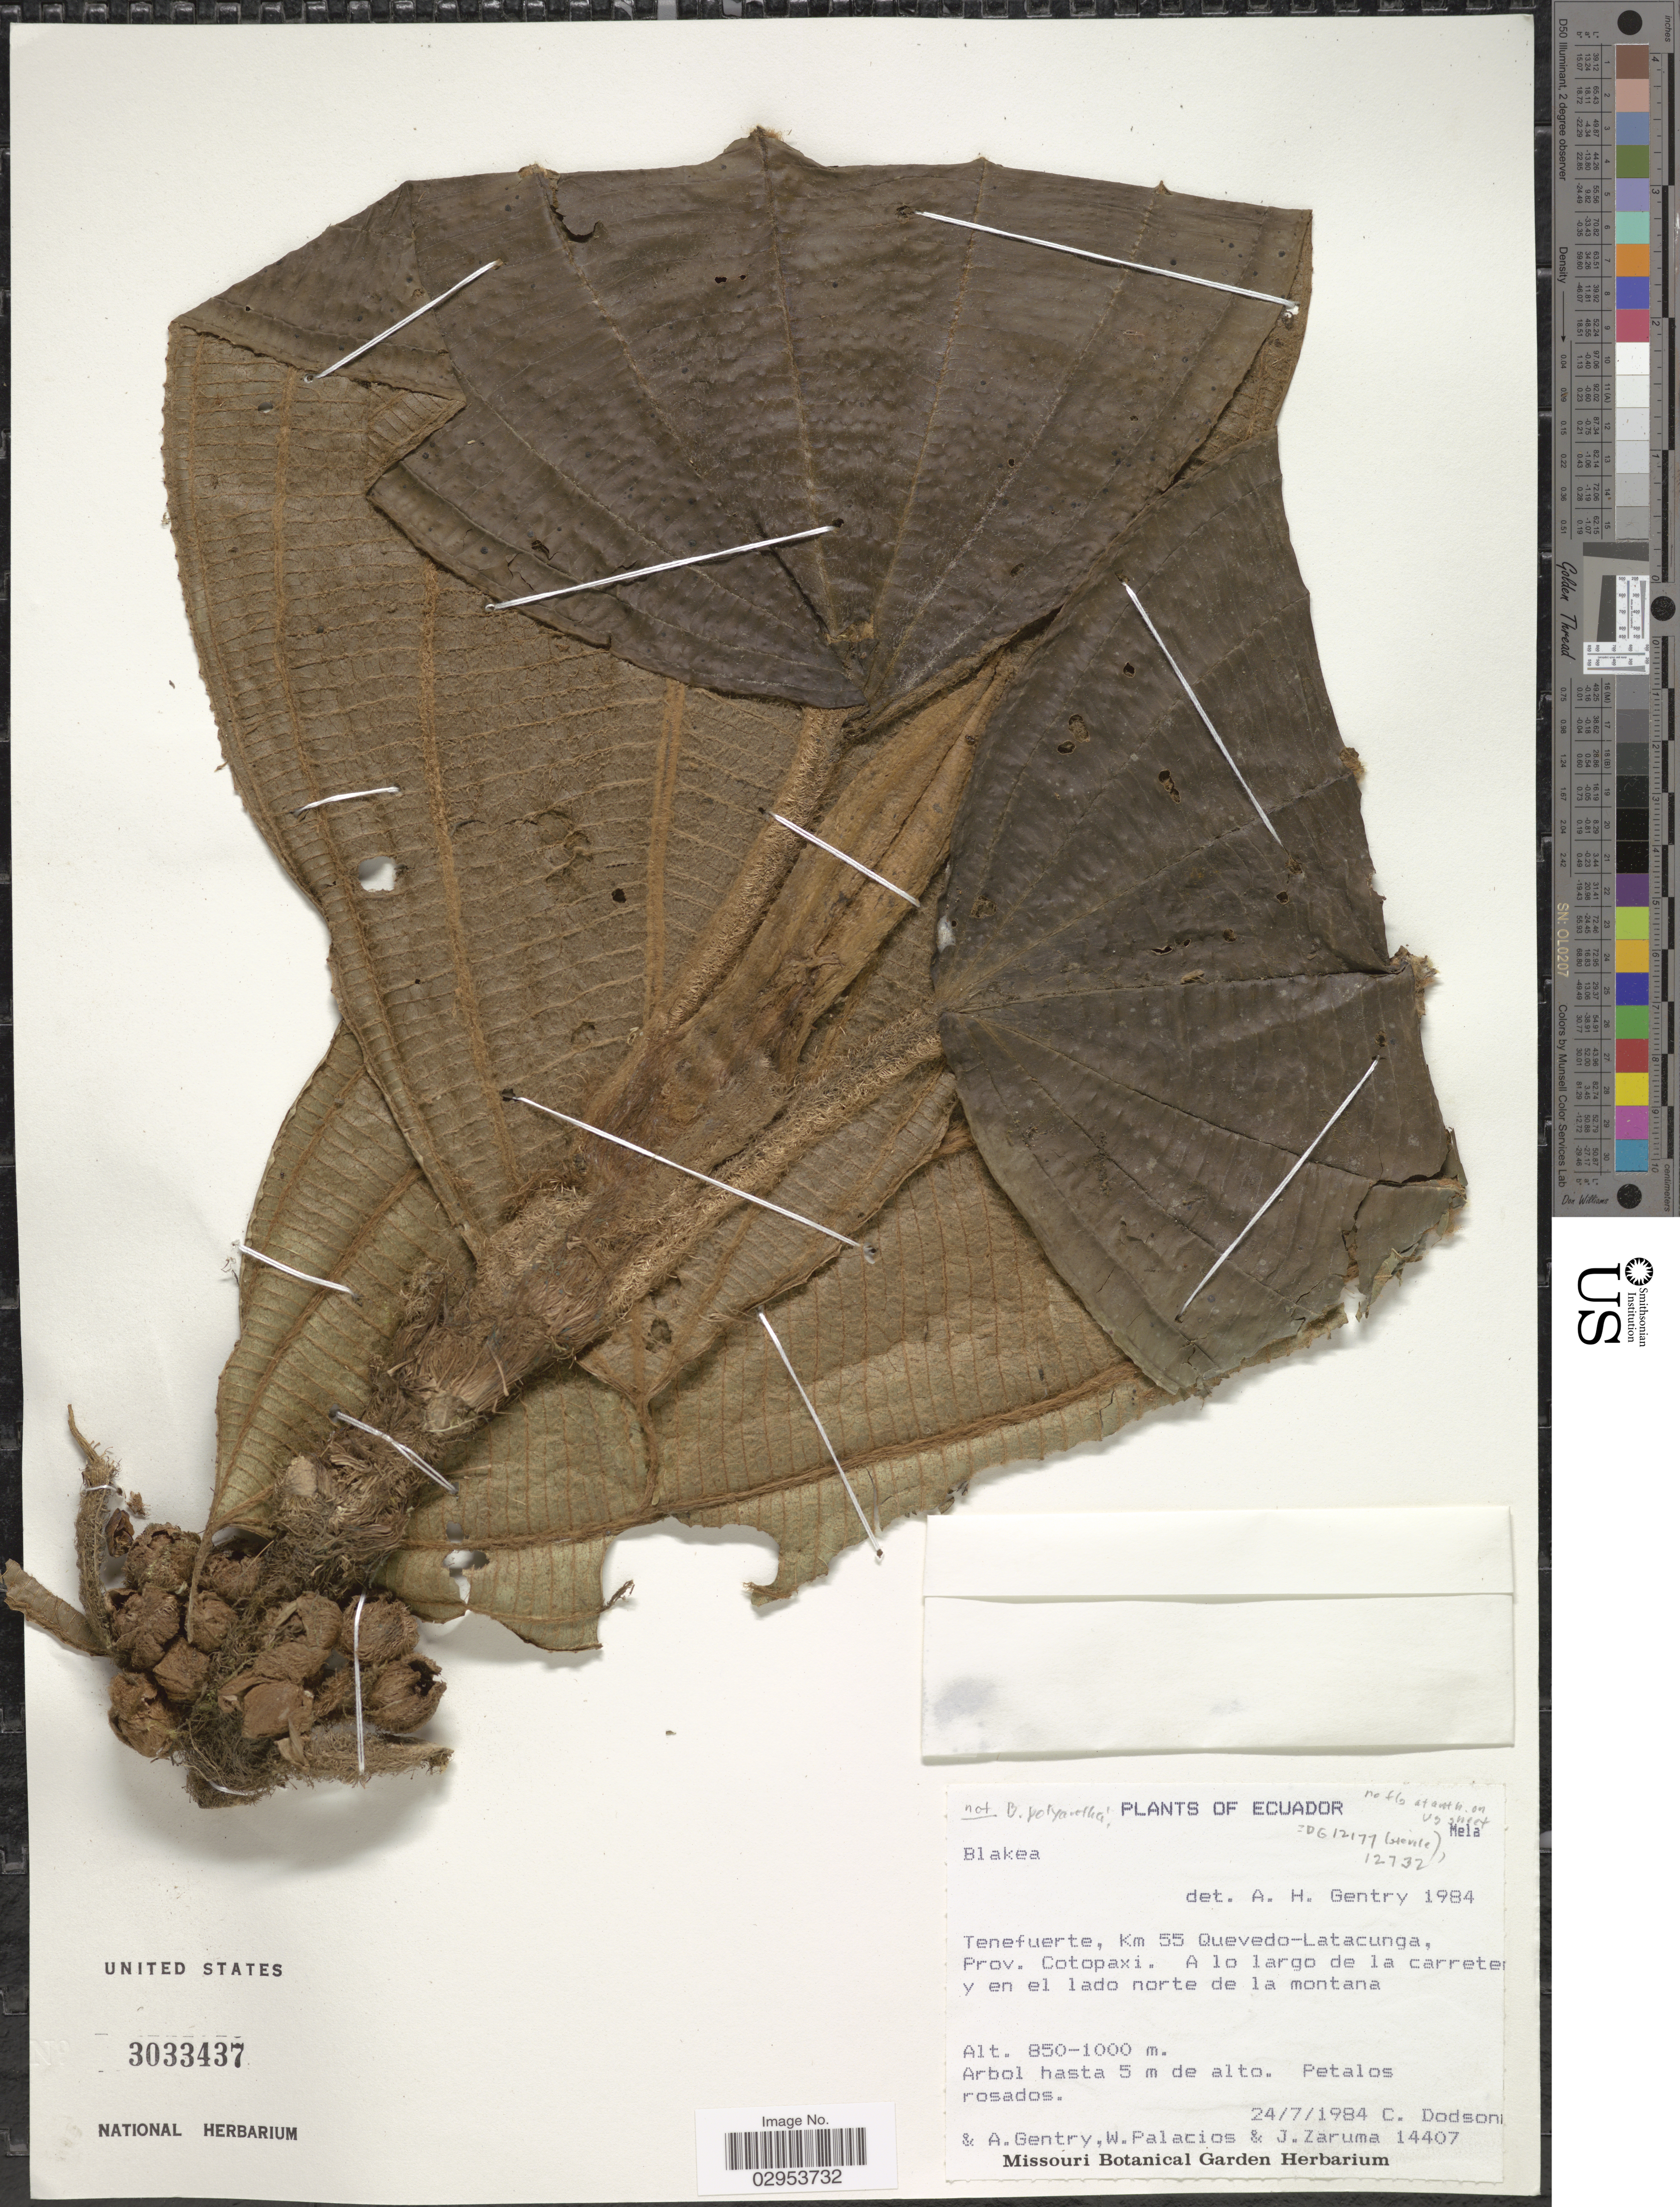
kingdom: Plantae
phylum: Tracheophyta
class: Magnoliopsida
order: Myrtales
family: Melastomataceae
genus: Blakea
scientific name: Blakea sp.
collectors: C. H. Dodson, A. H. Gentry, W. Palacios & J. Zaruma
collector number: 14407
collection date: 1984-07-24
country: Ecuador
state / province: Cotopaxi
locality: Tenefuerste. km 52-53, Quevado, Latacunga. A lo largo de la carretera y en el lado norte de la montana.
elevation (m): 850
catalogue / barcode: US 3033437